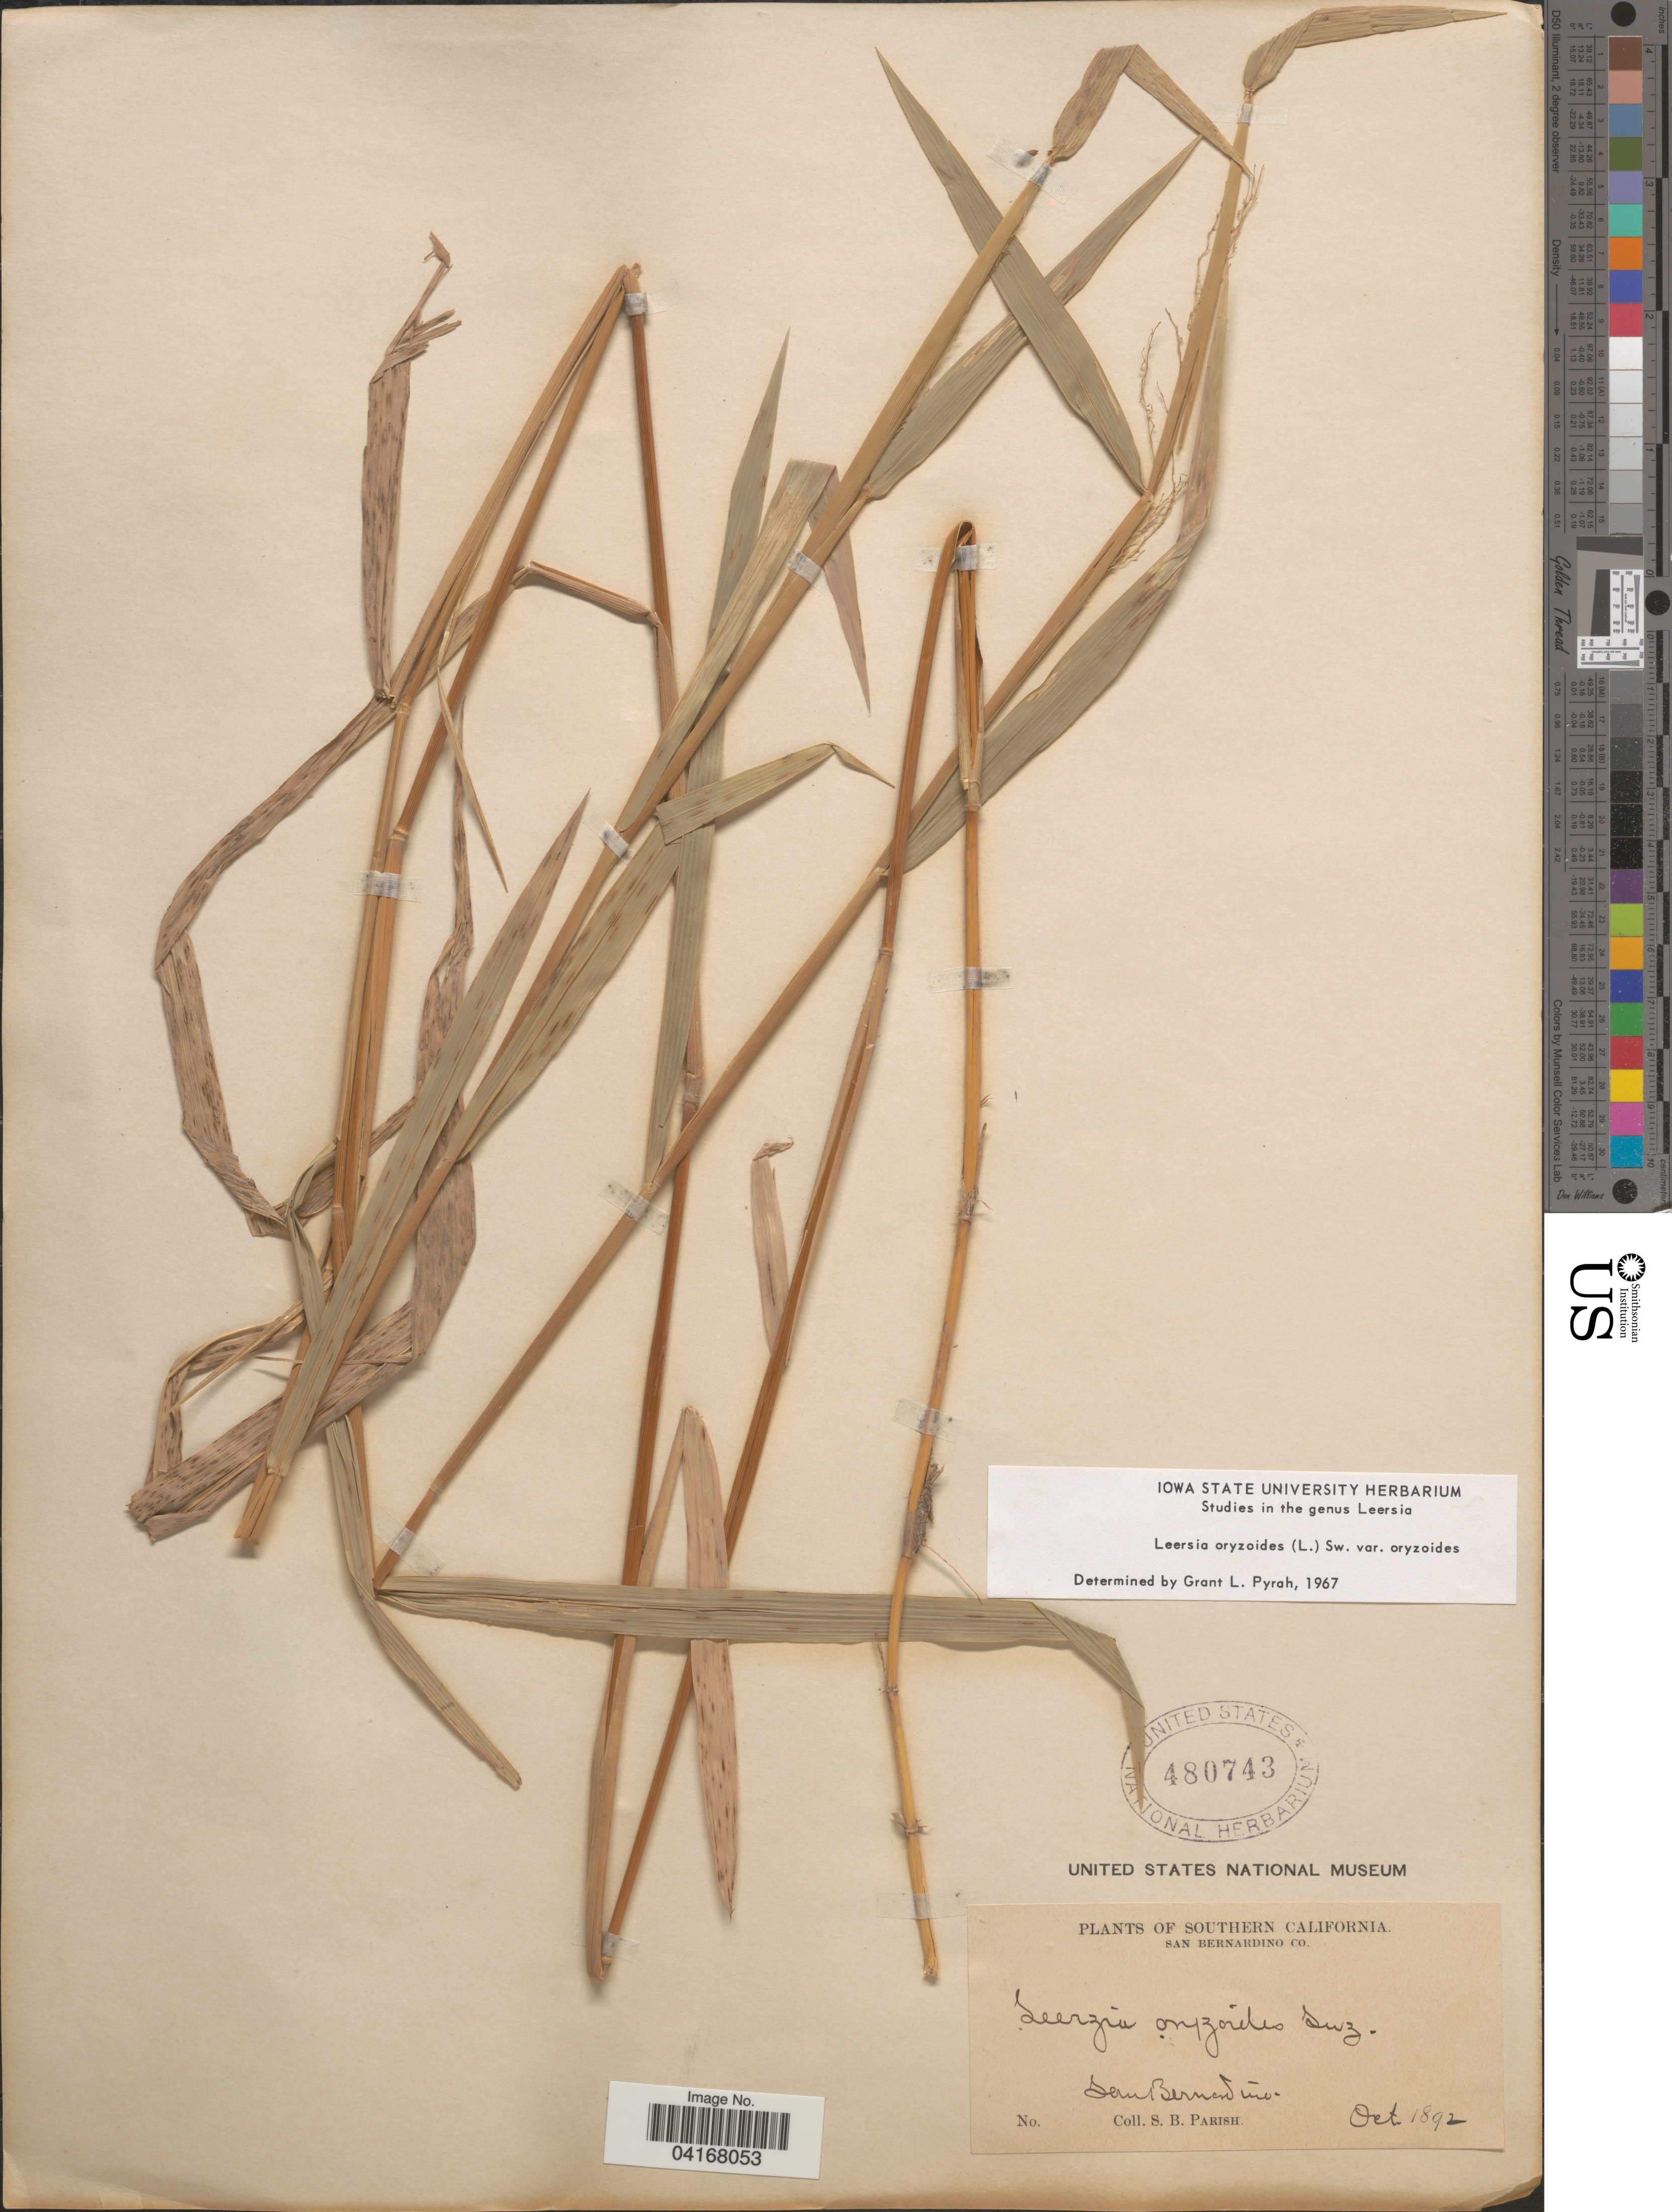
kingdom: Plantae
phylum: Tracheophyta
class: Liliopsida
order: Poales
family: Poaceae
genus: Leersia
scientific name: Leersia oryzoides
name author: (L.) Sw.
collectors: S. B. Parish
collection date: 1892-10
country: United States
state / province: California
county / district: San Bernardino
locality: Southern California. San Bernardino Co.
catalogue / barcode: US 480743